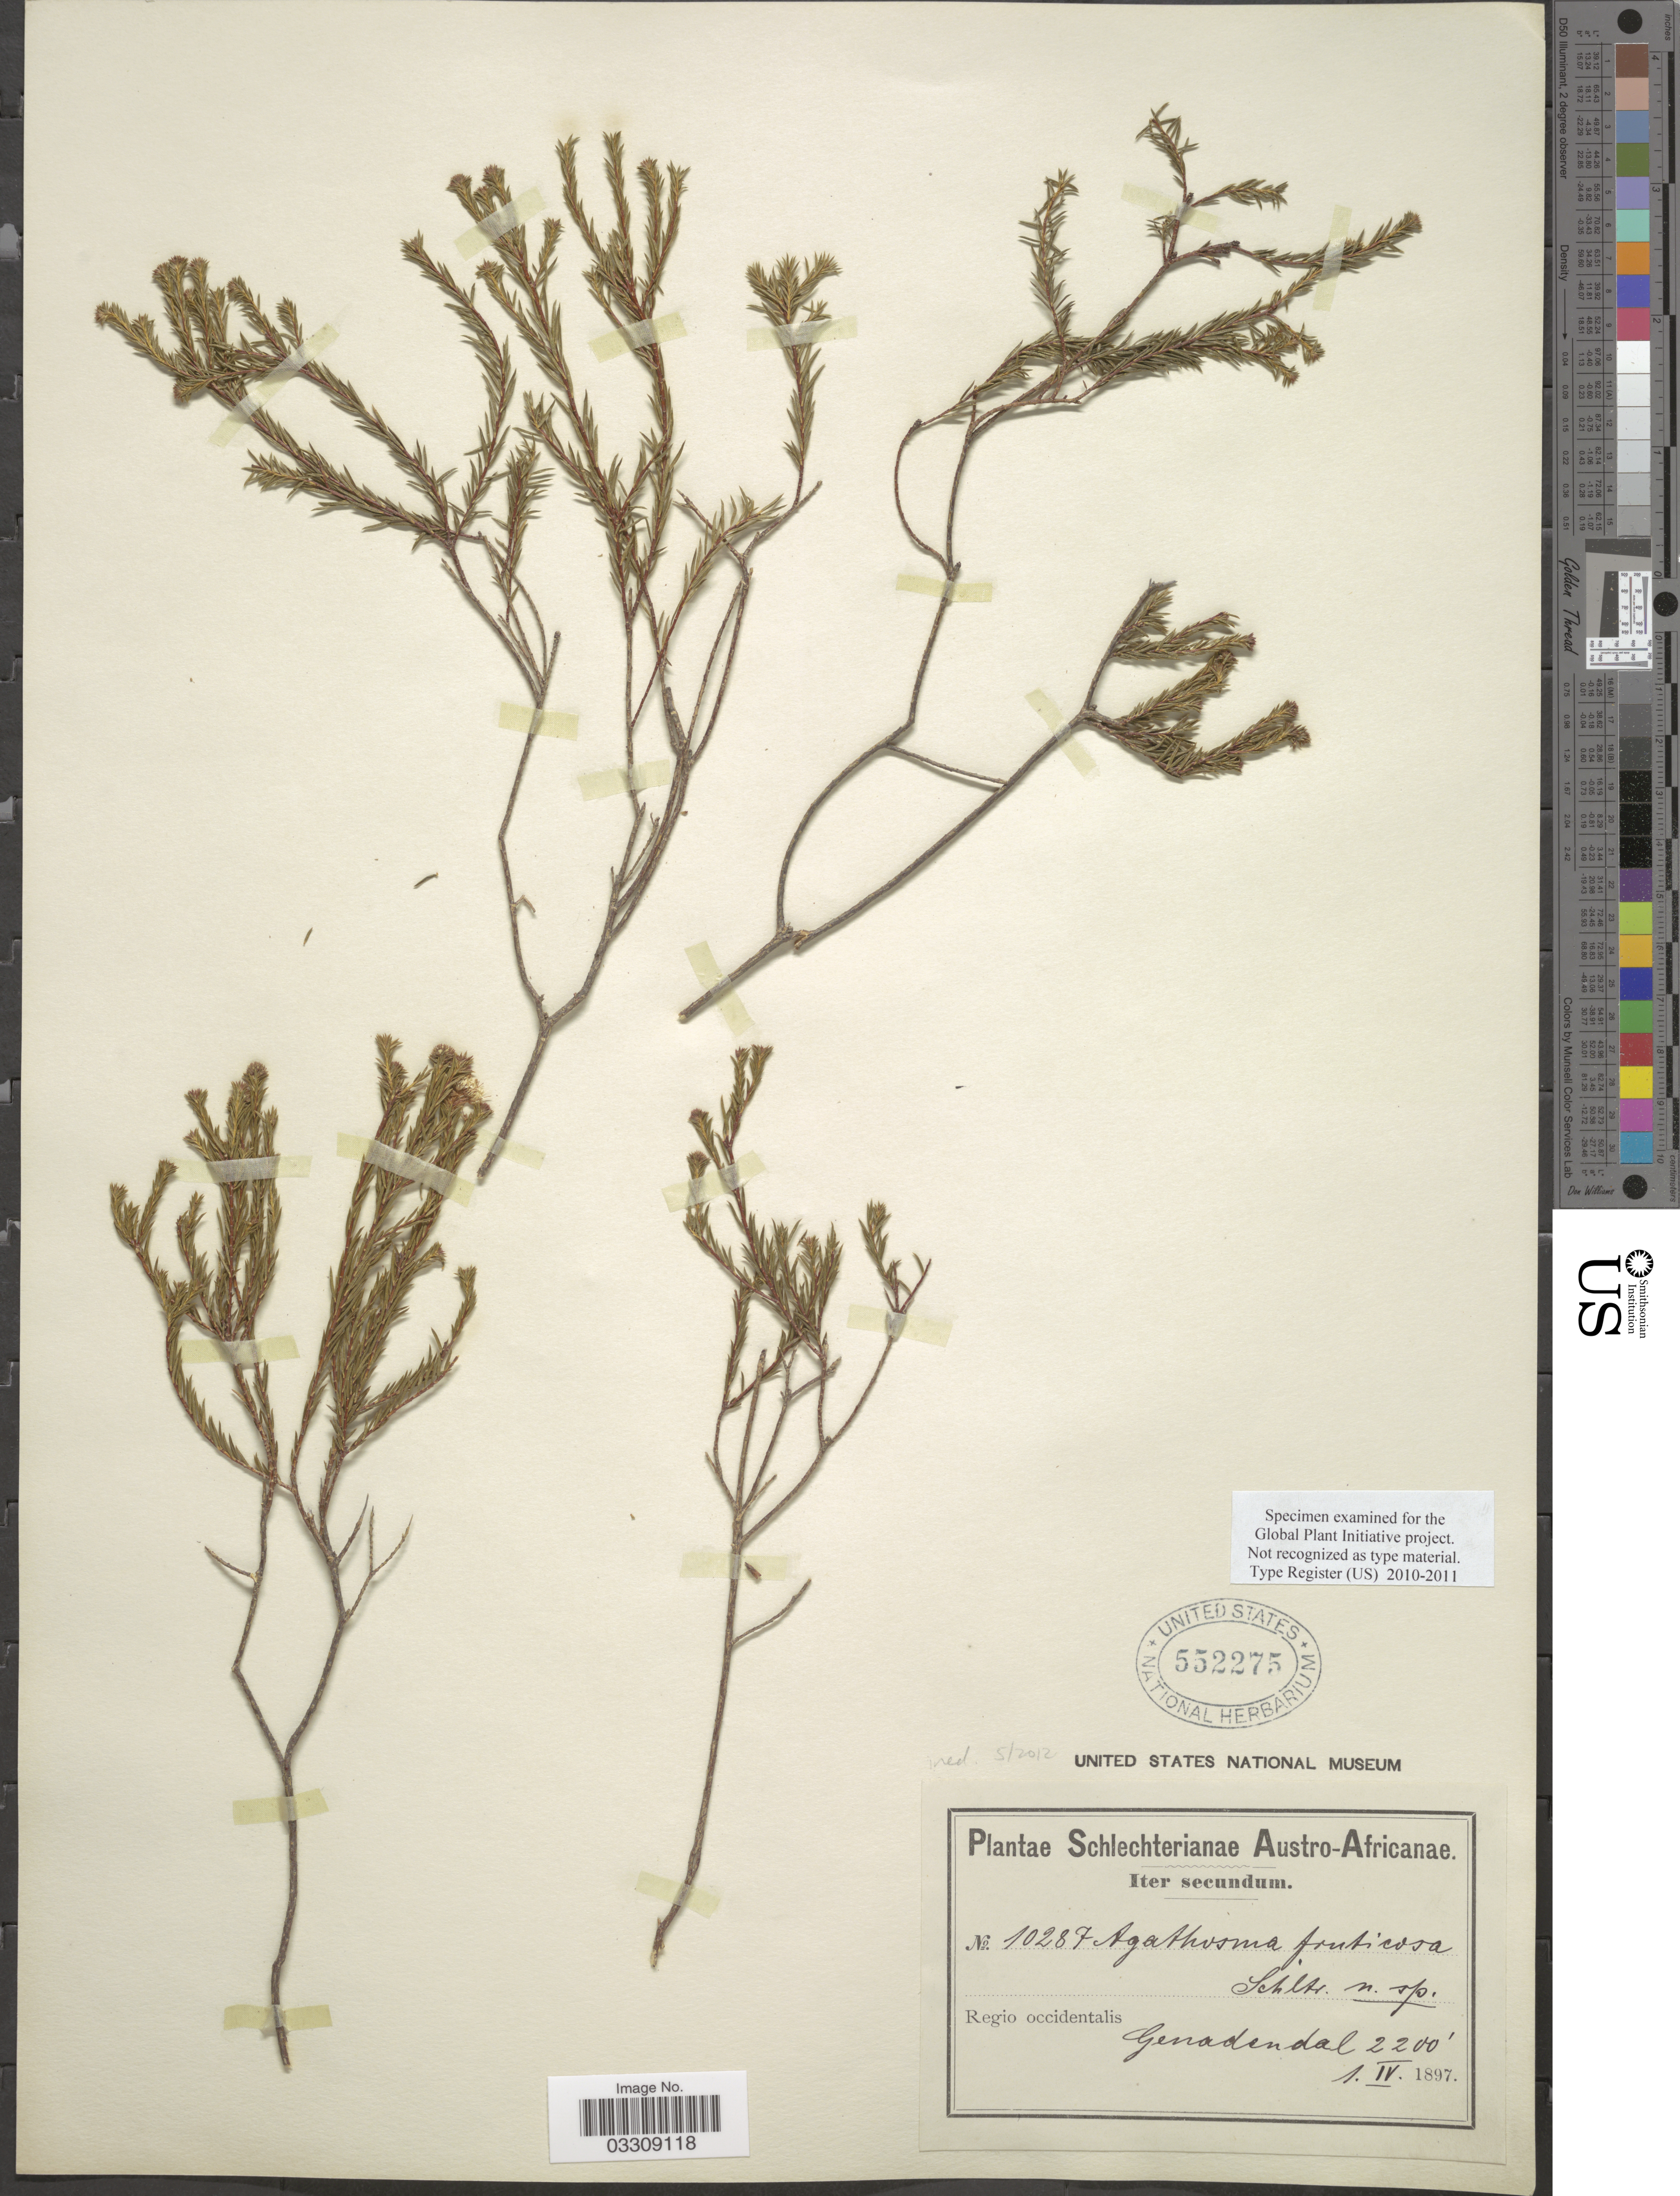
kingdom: Plantae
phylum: Tracheophyta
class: Magnoliopsida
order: Sapindales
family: Rutaceae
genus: Agathosma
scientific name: Agathosma virgata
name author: Bartl.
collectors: Schlechter, --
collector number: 10287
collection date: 1897-04-01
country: South Africa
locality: Austro-Africanae. Regio occidentalis Genadendal.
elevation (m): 671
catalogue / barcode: US 552275